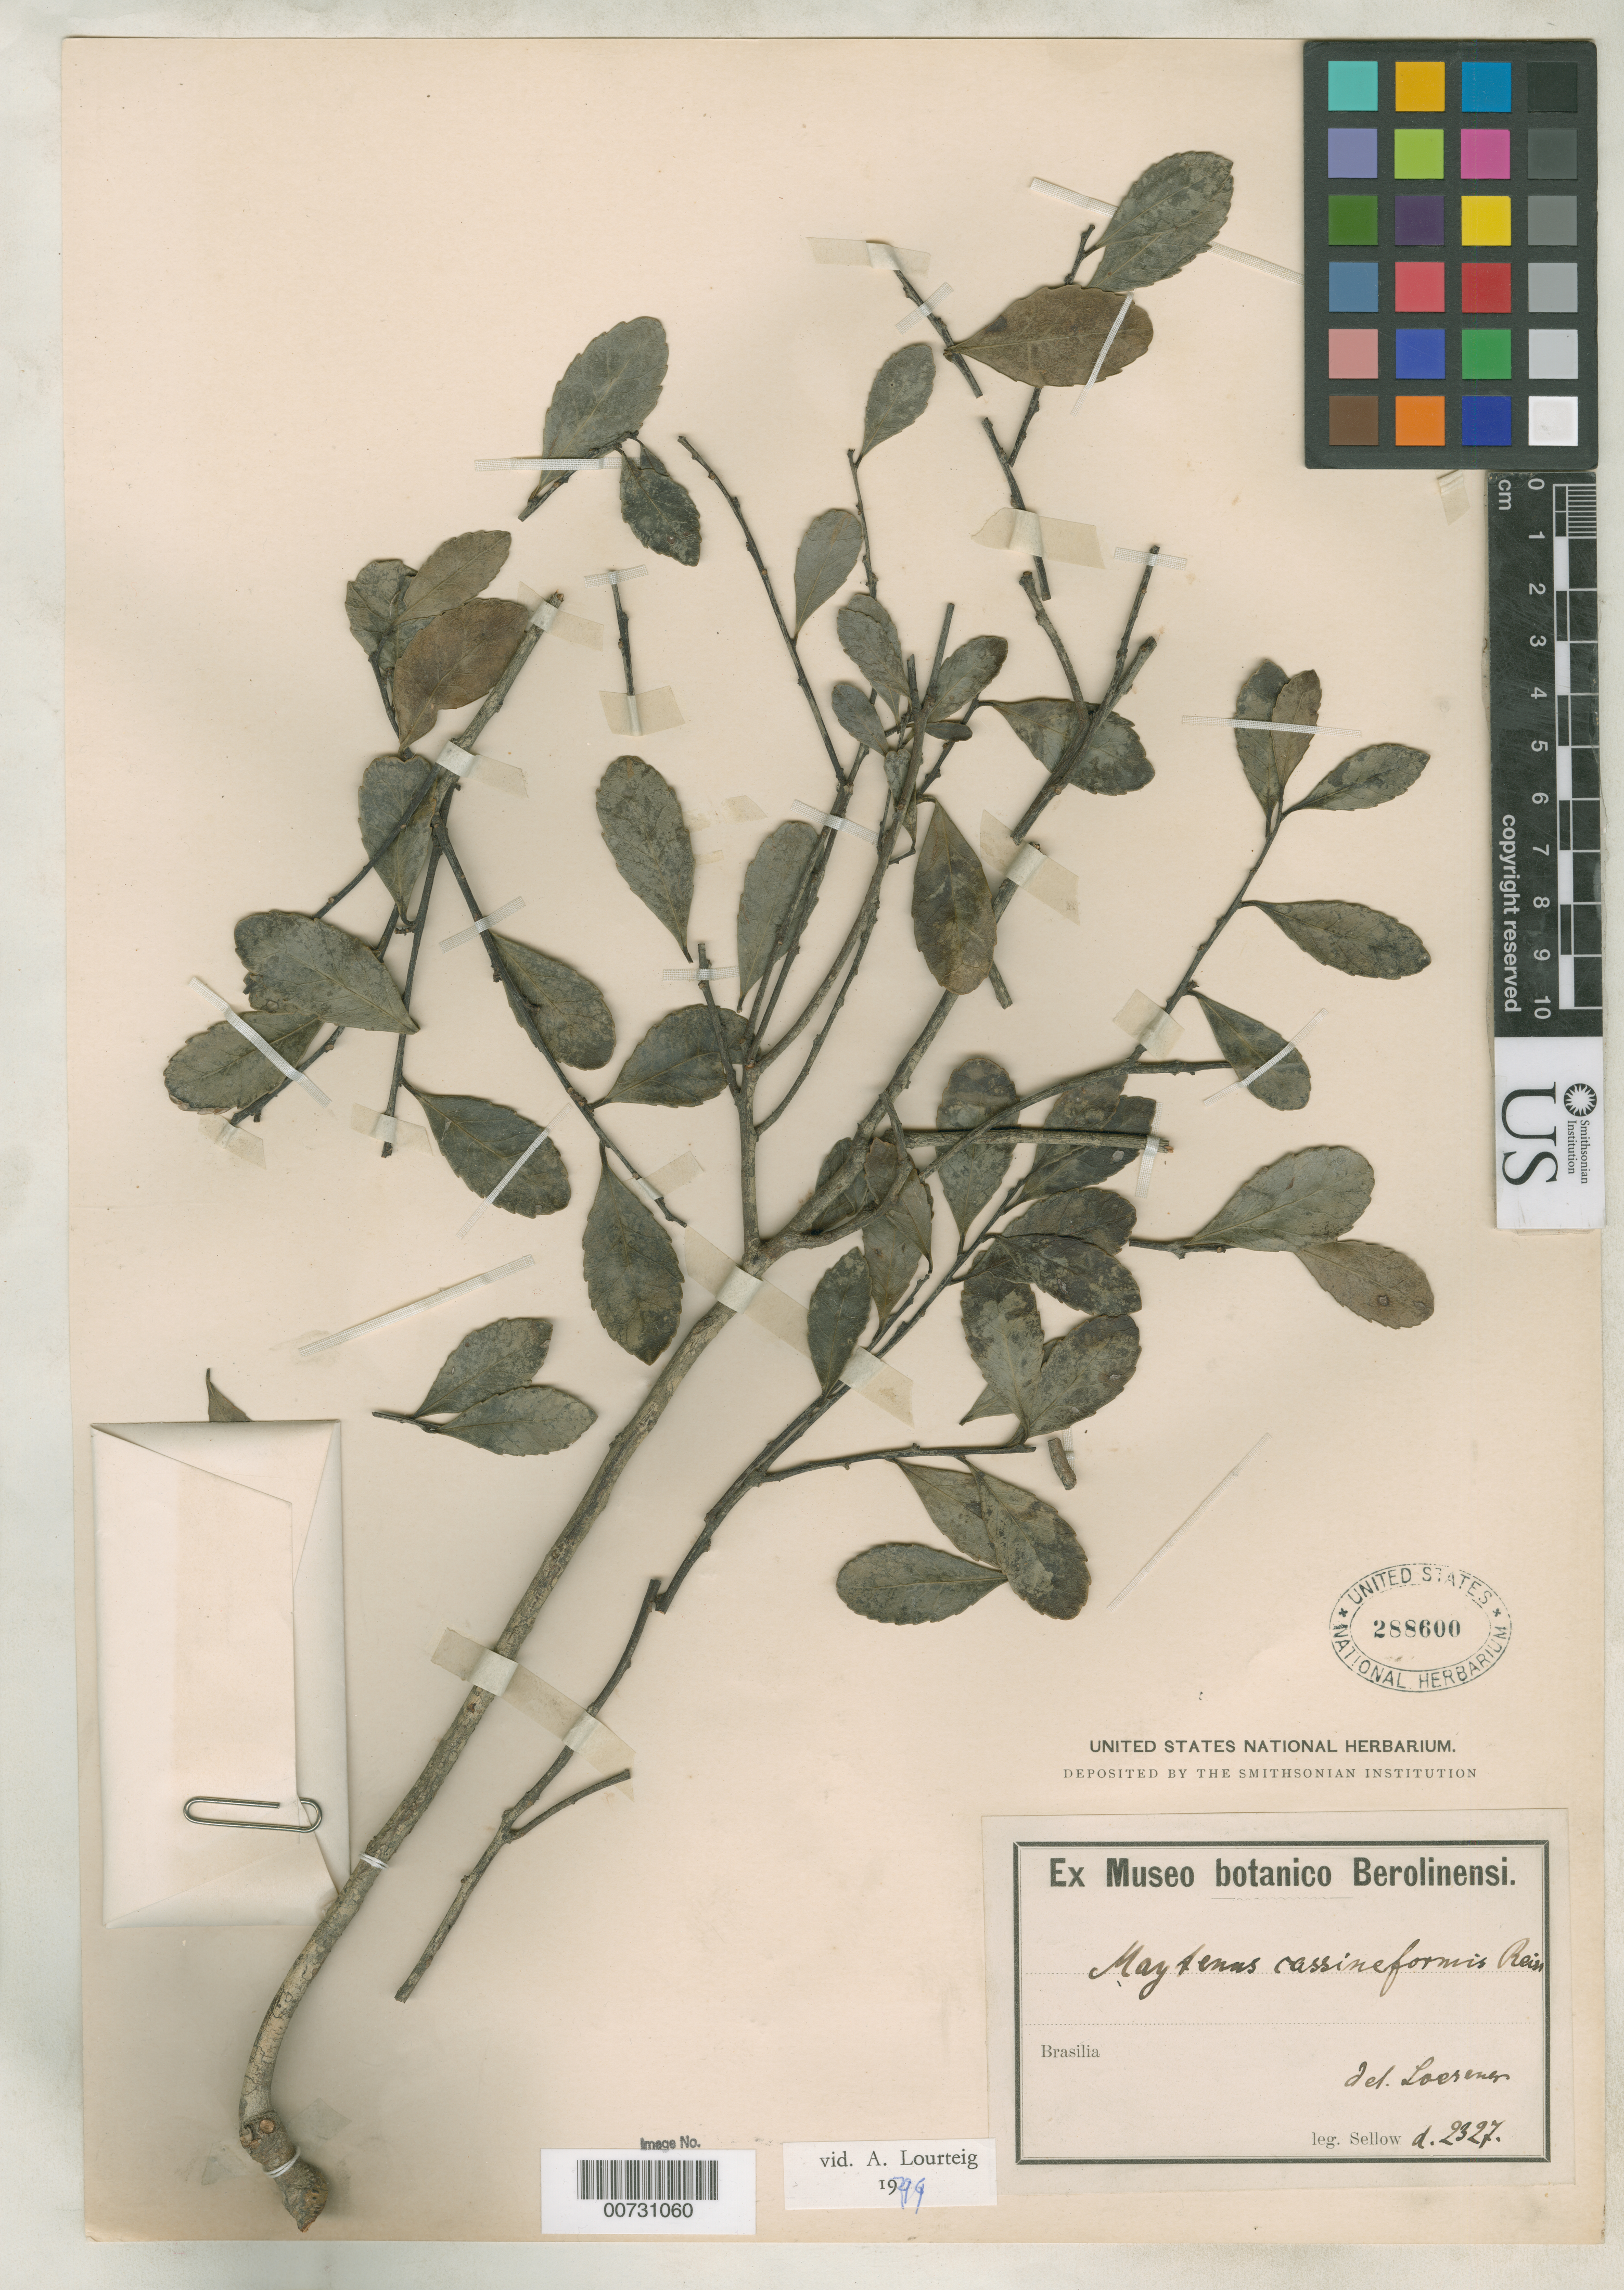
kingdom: Plantae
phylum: Tracheophyta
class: Magnoliopsida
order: Celastrales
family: Celastraceae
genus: Maytenus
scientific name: Maytenus cassineformis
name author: Reissek in Mart.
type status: Possible Type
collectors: F. Sellow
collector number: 2327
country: Brazil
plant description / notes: Protologue cites only "Sellow". Tropicos cites Sellow 2327 (B) as type.; Ex Museo botanico Berolinensi. "leg. Sellow d. 2327". Vide A. Lourteig, 1999.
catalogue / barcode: US 288600